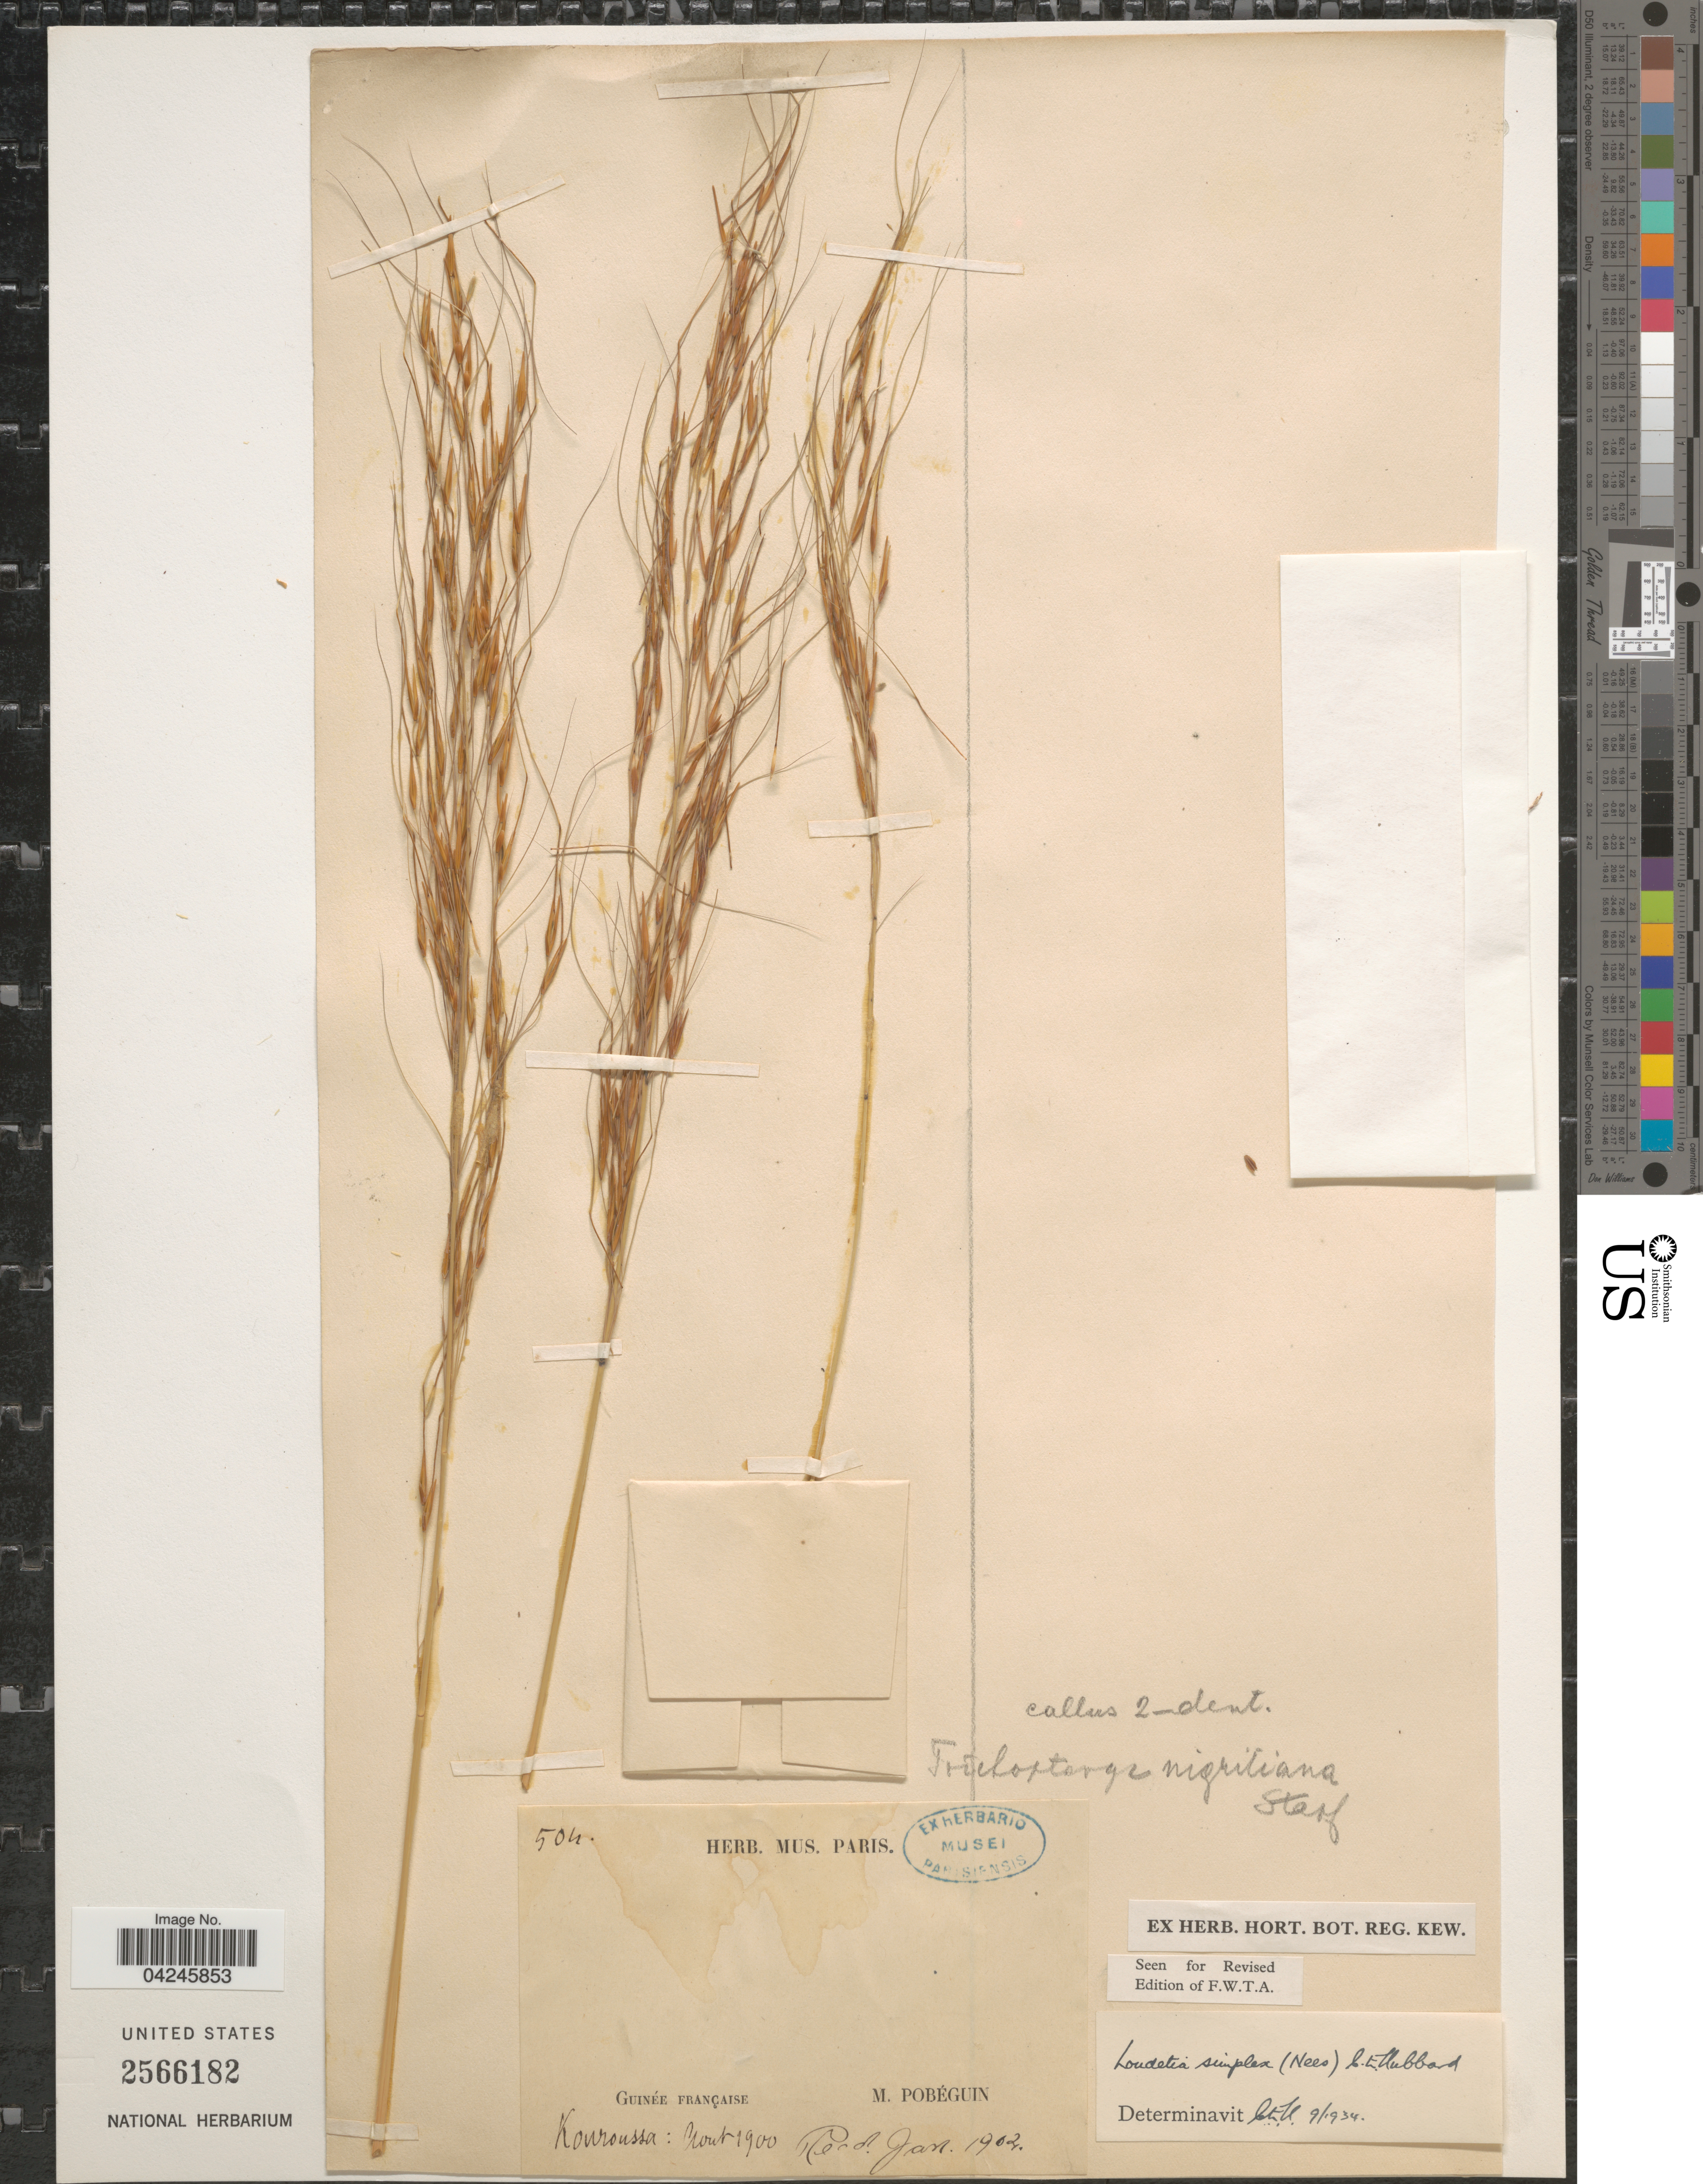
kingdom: Plantae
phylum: Tracheophyta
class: Liliopsida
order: Poales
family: Poaceae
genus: Loudetia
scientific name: Loudetia simplex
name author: (Nees) C.E. Hubb.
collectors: M. Pobéguin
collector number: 504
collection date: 1900-08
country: French Guiana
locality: Guinée Française. Kouroussa.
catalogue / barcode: US 2566182